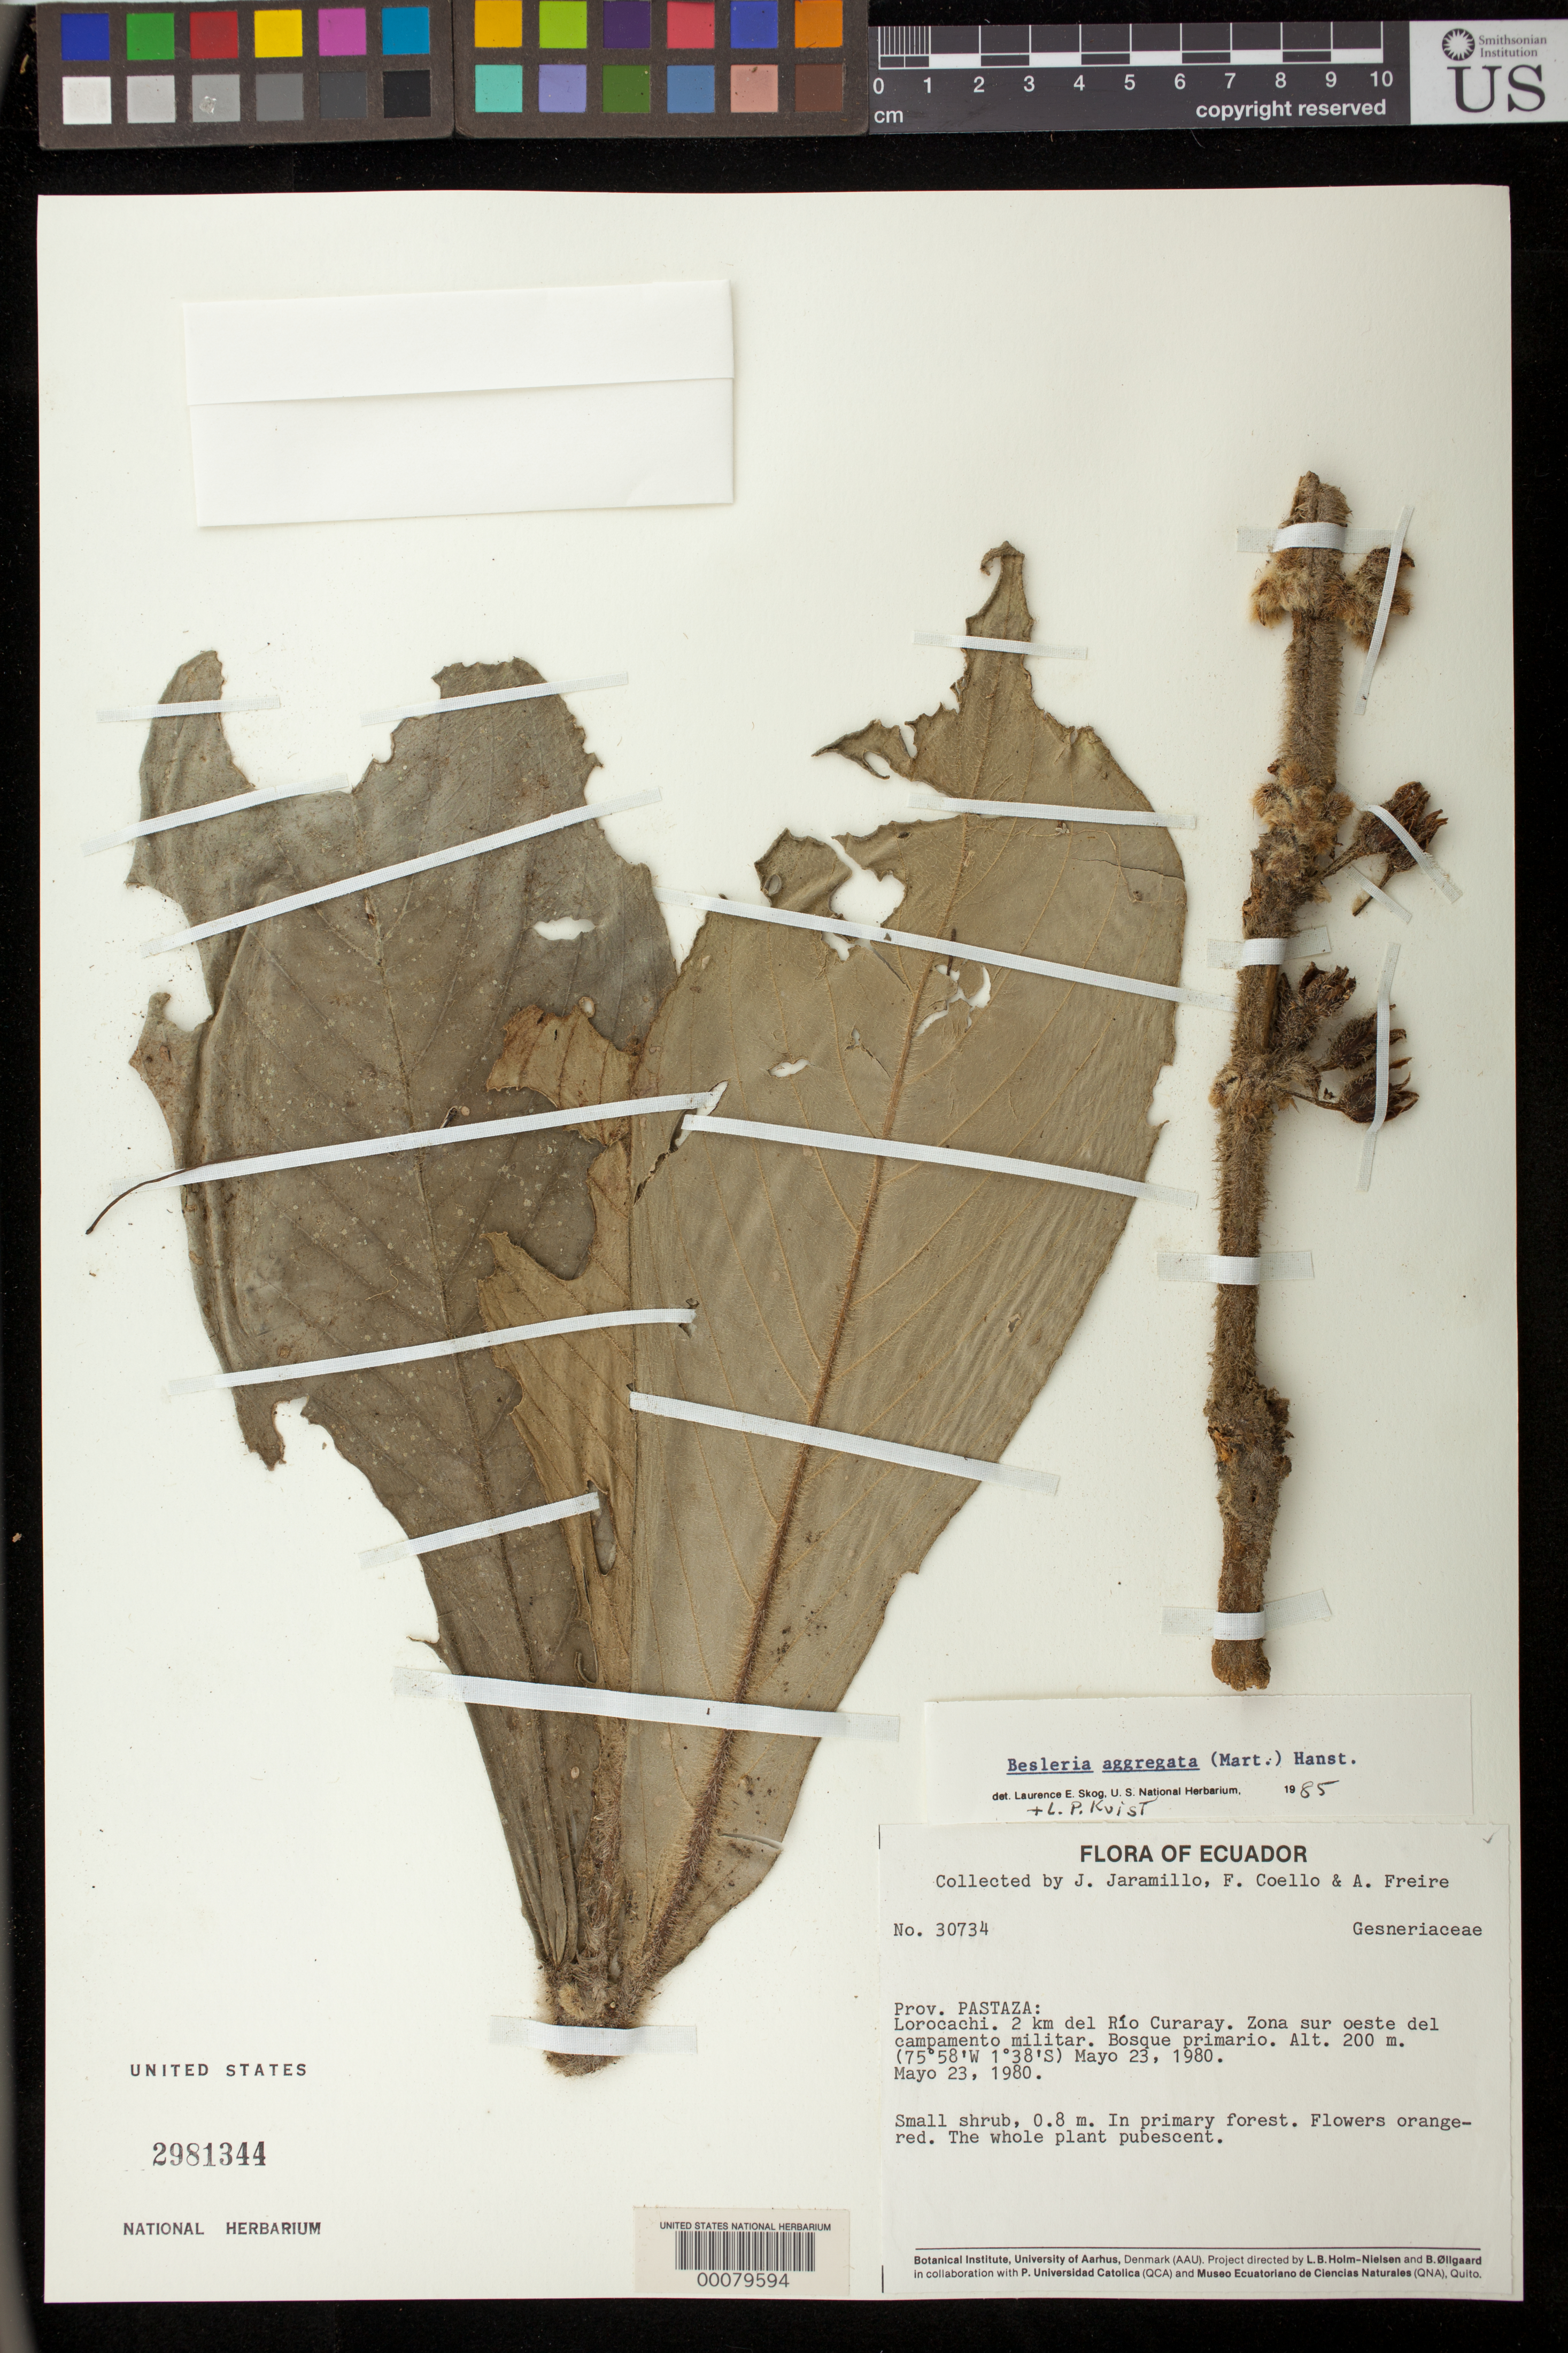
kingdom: Plantae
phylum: Tracheophyta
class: Magnoliopsida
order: Lamiales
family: Gesneriaceae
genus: Besleria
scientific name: Besleria aggregata var. aggregata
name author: (Mart.) Hanst.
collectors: J. L. Jaramillo, F. Coello & A. Freire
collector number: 30734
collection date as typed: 23 May 1980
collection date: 1980-05-23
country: Ecuador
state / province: Pastaza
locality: Lorocachi, 2 km from Rio Curaray, zone SW of military camp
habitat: In primary forest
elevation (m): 200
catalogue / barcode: US 2981344